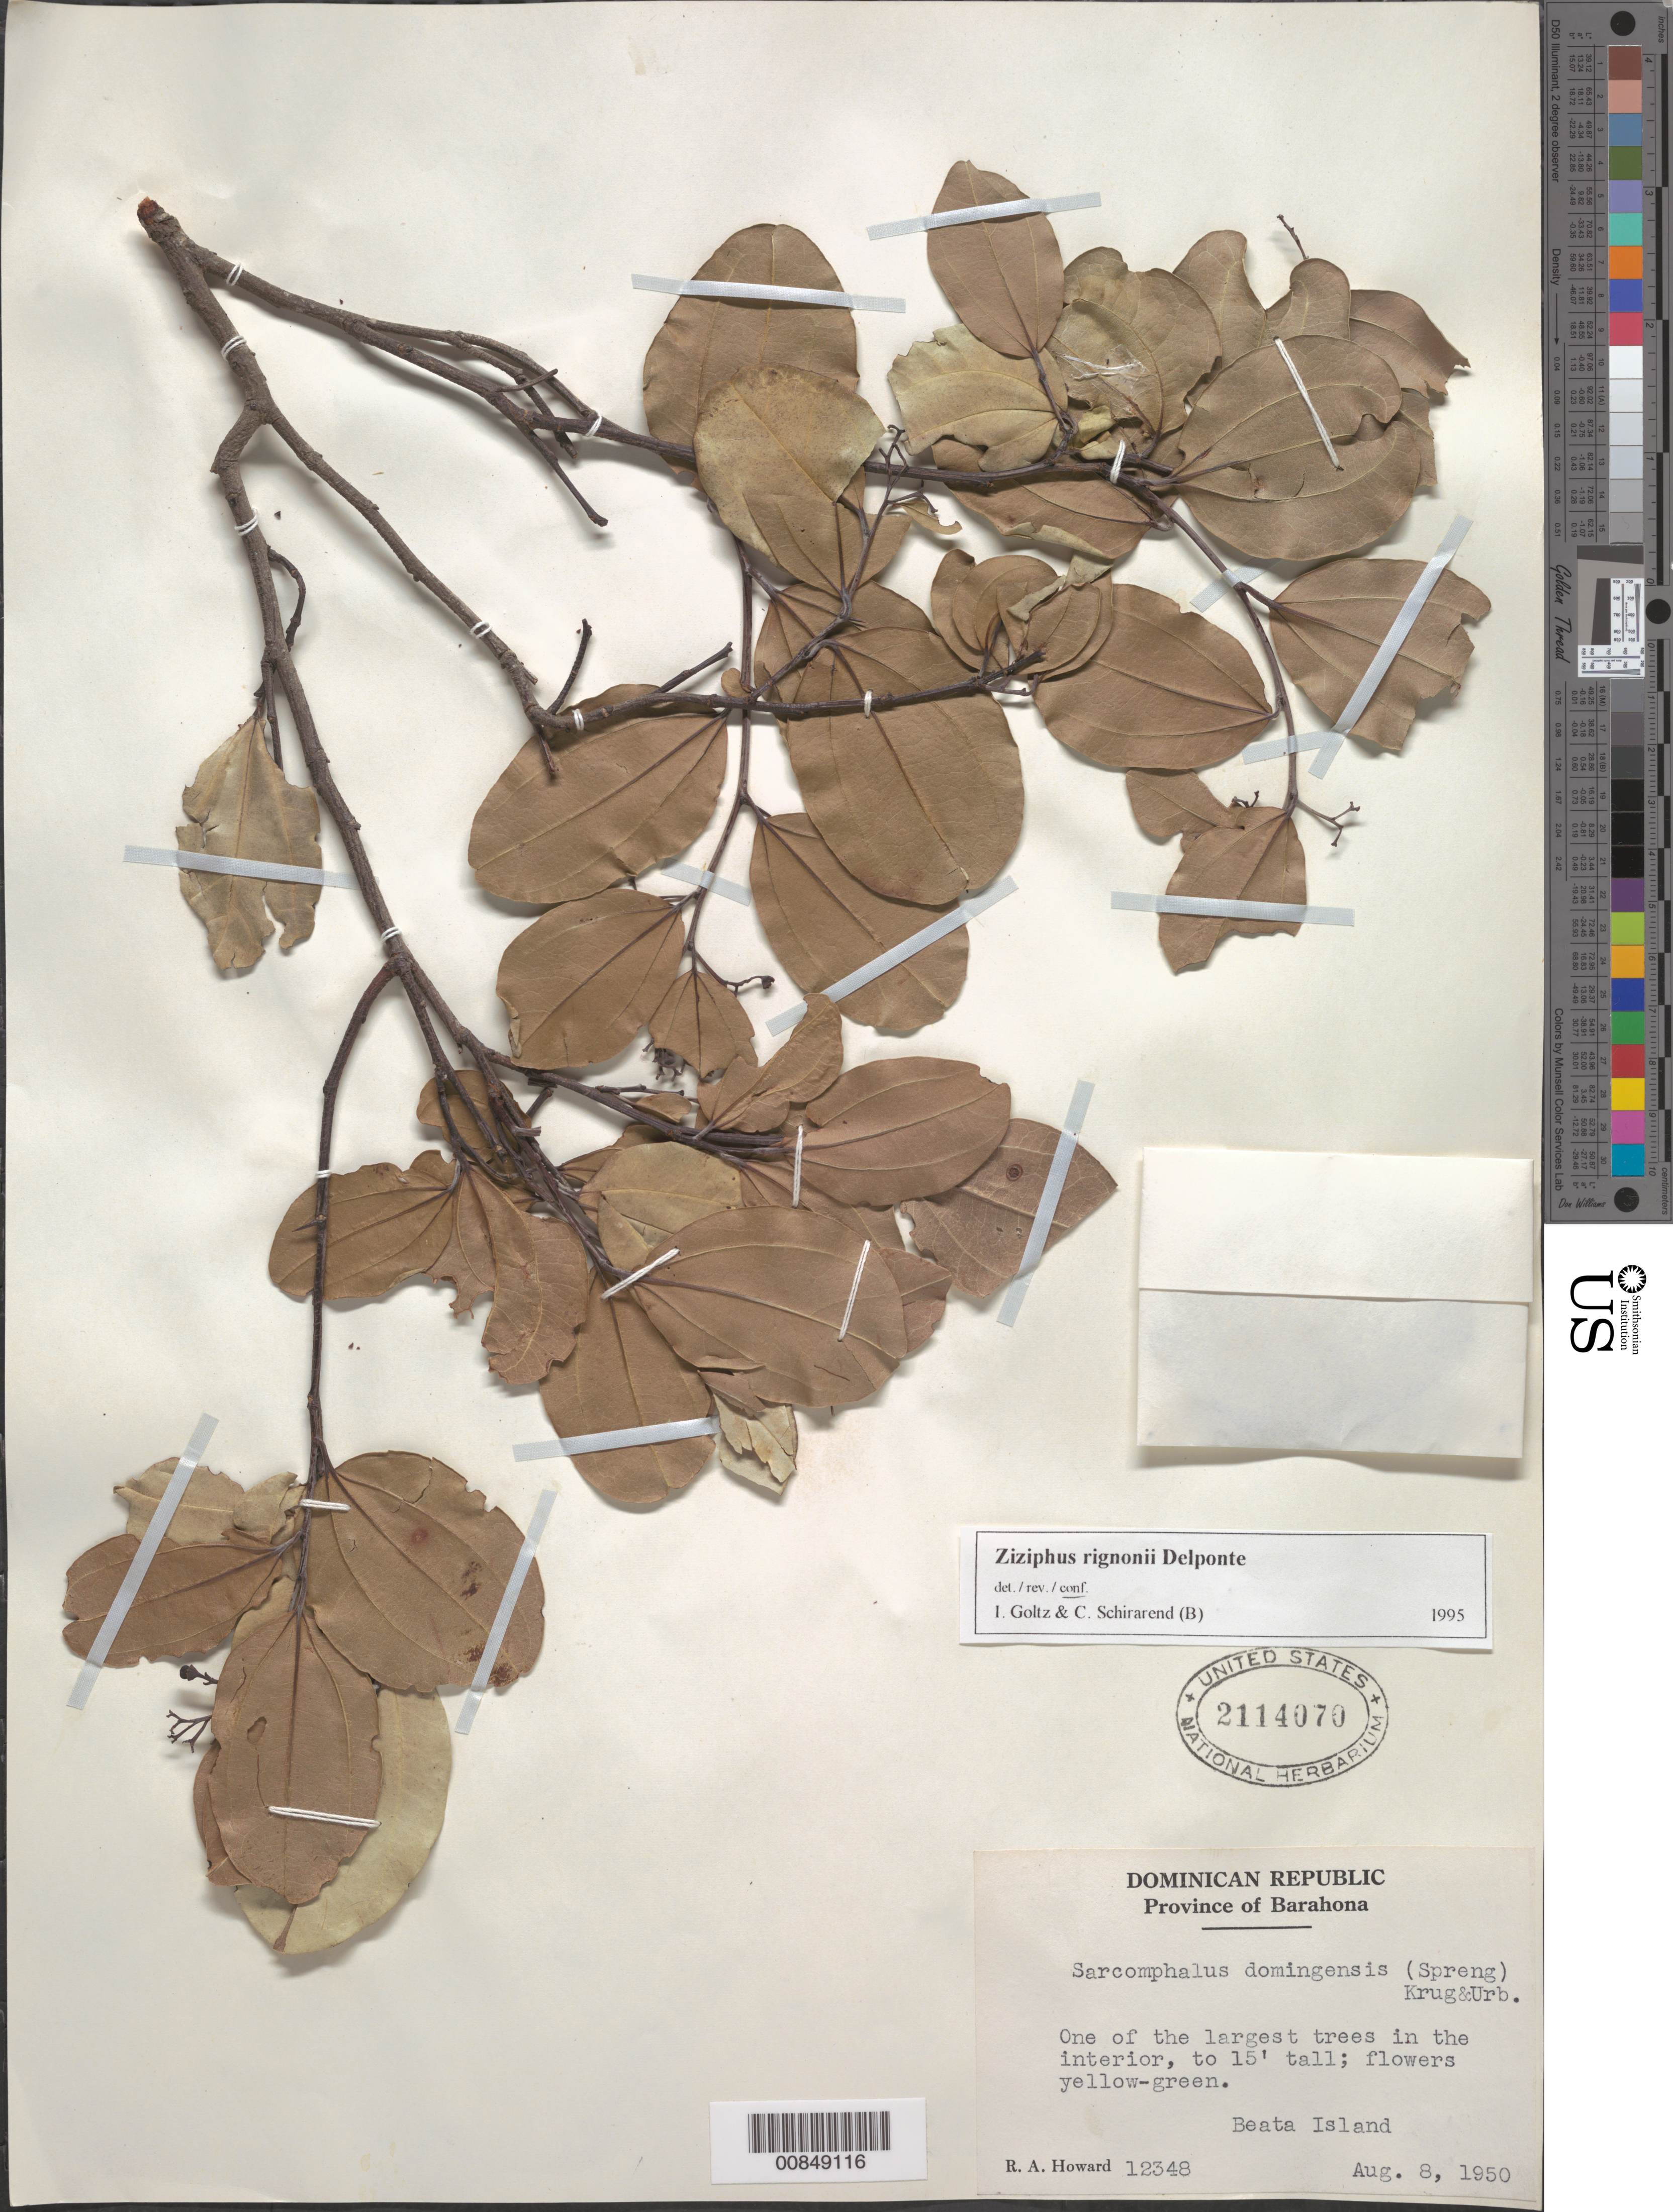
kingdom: Plantae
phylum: Tracheophyta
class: Magnoliopsida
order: Rosales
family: Rhamnaceae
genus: Sarcomphalus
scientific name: Sarcomphalus domingensis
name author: (Spreng.) Krug & Urb.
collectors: R. A. Howard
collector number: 12348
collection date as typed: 08 Aug 1950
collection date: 1950-08-08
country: Dominican Republic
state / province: Barahona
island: Isla Beata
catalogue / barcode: US 2114070